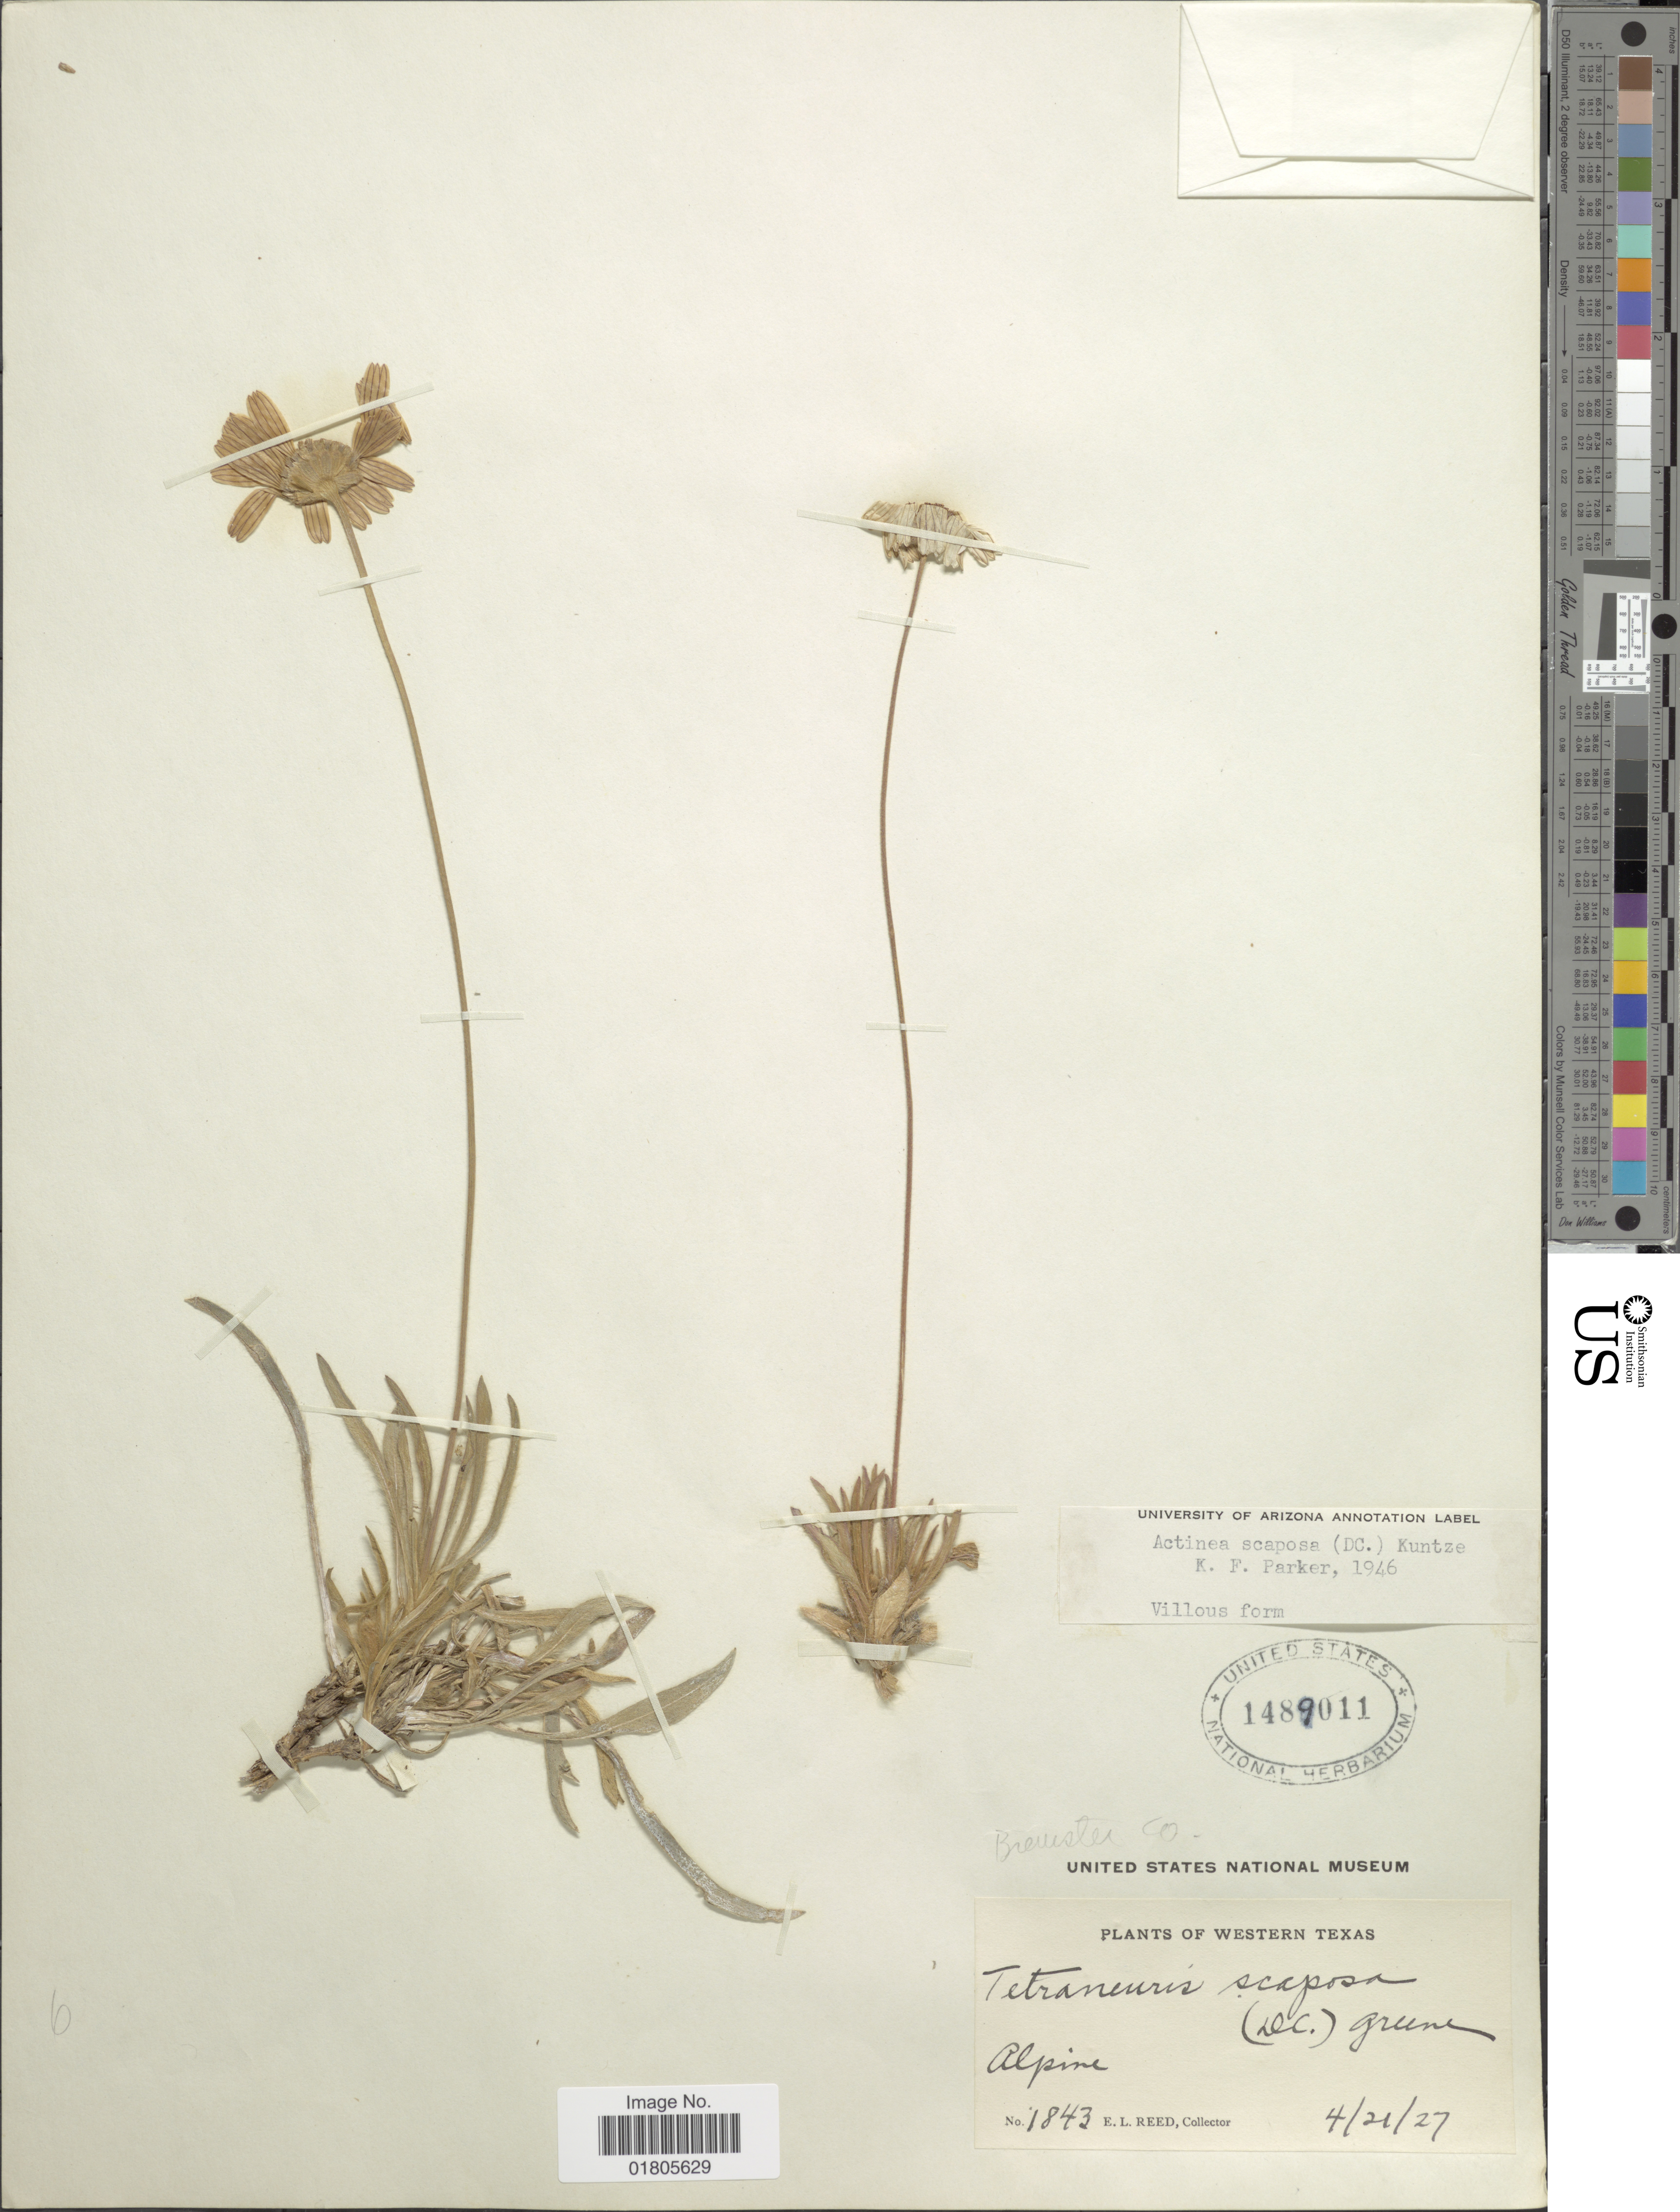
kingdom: Plantae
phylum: Tracheophyta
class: Magnoliopsida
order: Asterales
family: Asteraceae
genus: Actinea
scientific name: Actinea scaposa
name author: (DC.) Kuntze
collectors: E. Reed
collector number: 1843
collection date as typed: Transcribed d/m/y: 21/4/27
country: United States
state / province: Texas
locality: Western Texas, Alpine. Brewster Co.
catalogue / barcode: US 1489011